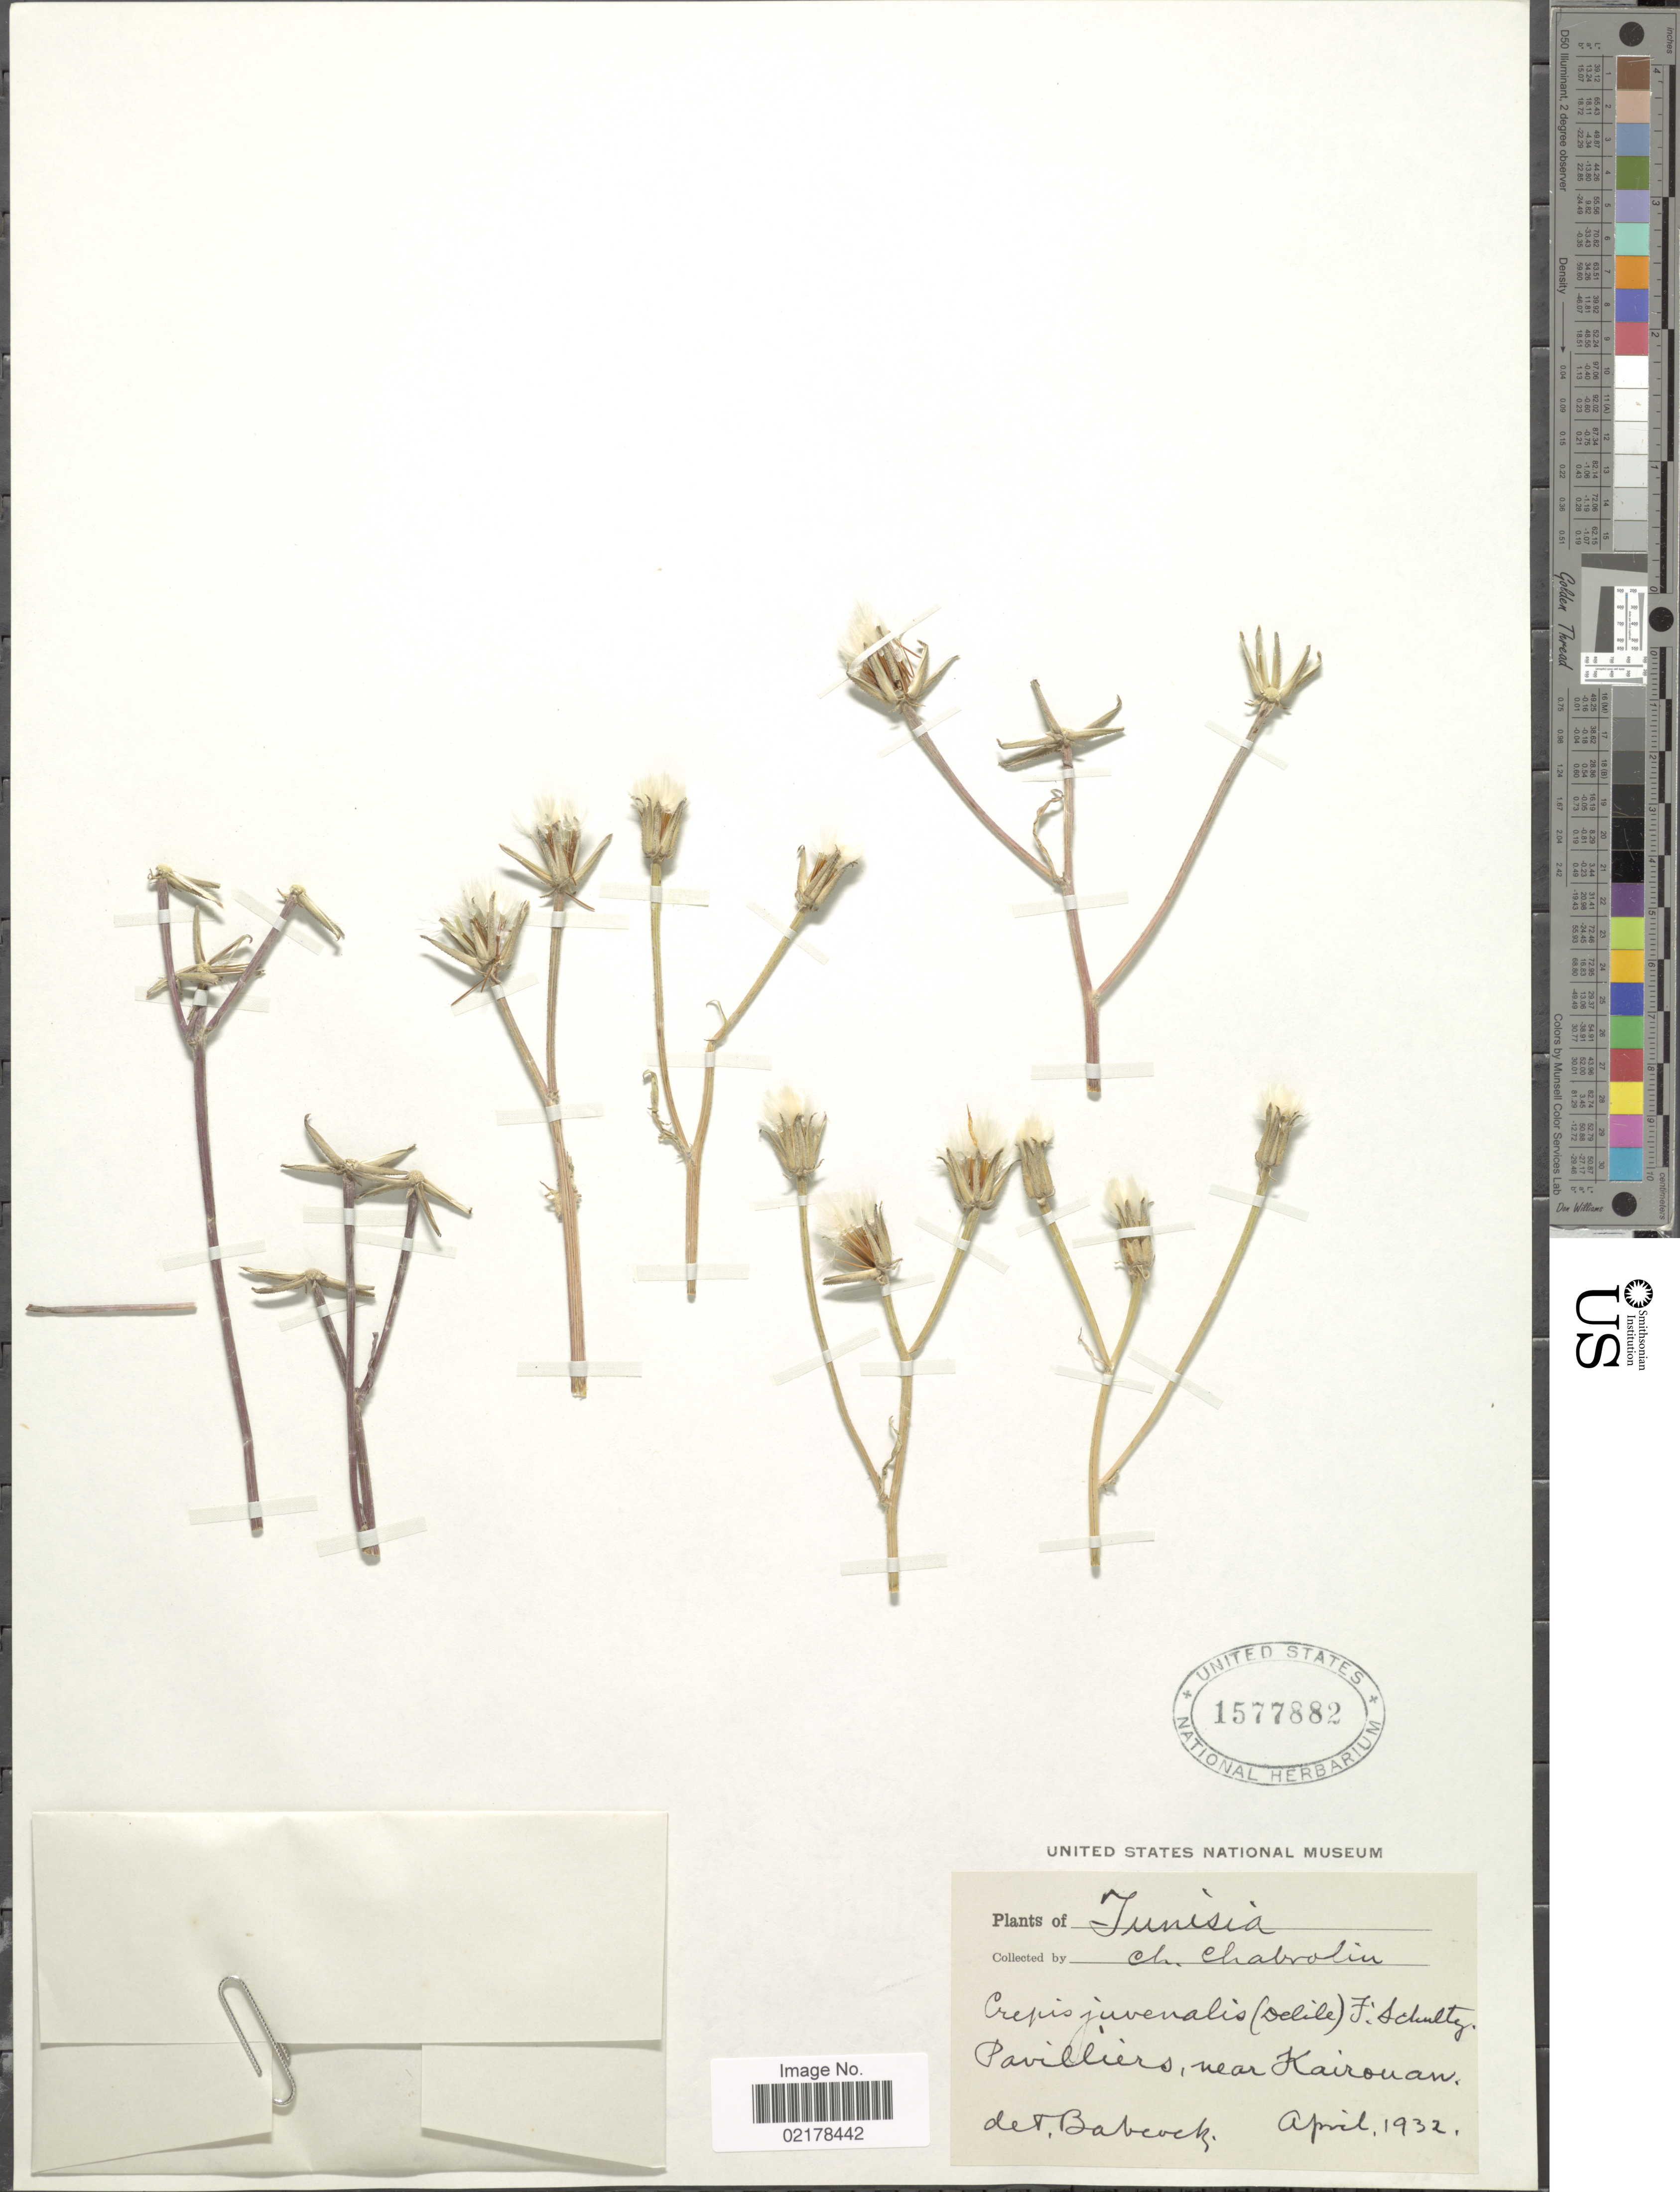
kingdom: Plantae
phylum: Tracheophyta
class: Magnoliopsida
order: Asterales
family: Asteraceae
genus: Crepis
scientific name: Crepis juvenalis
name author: (Delile) F.W. Schultz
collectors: C. Chabrolin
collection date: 1932-04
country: Tunisia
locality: Tunisia, Pavilliers, near Kairouan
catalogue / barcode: US 1577882